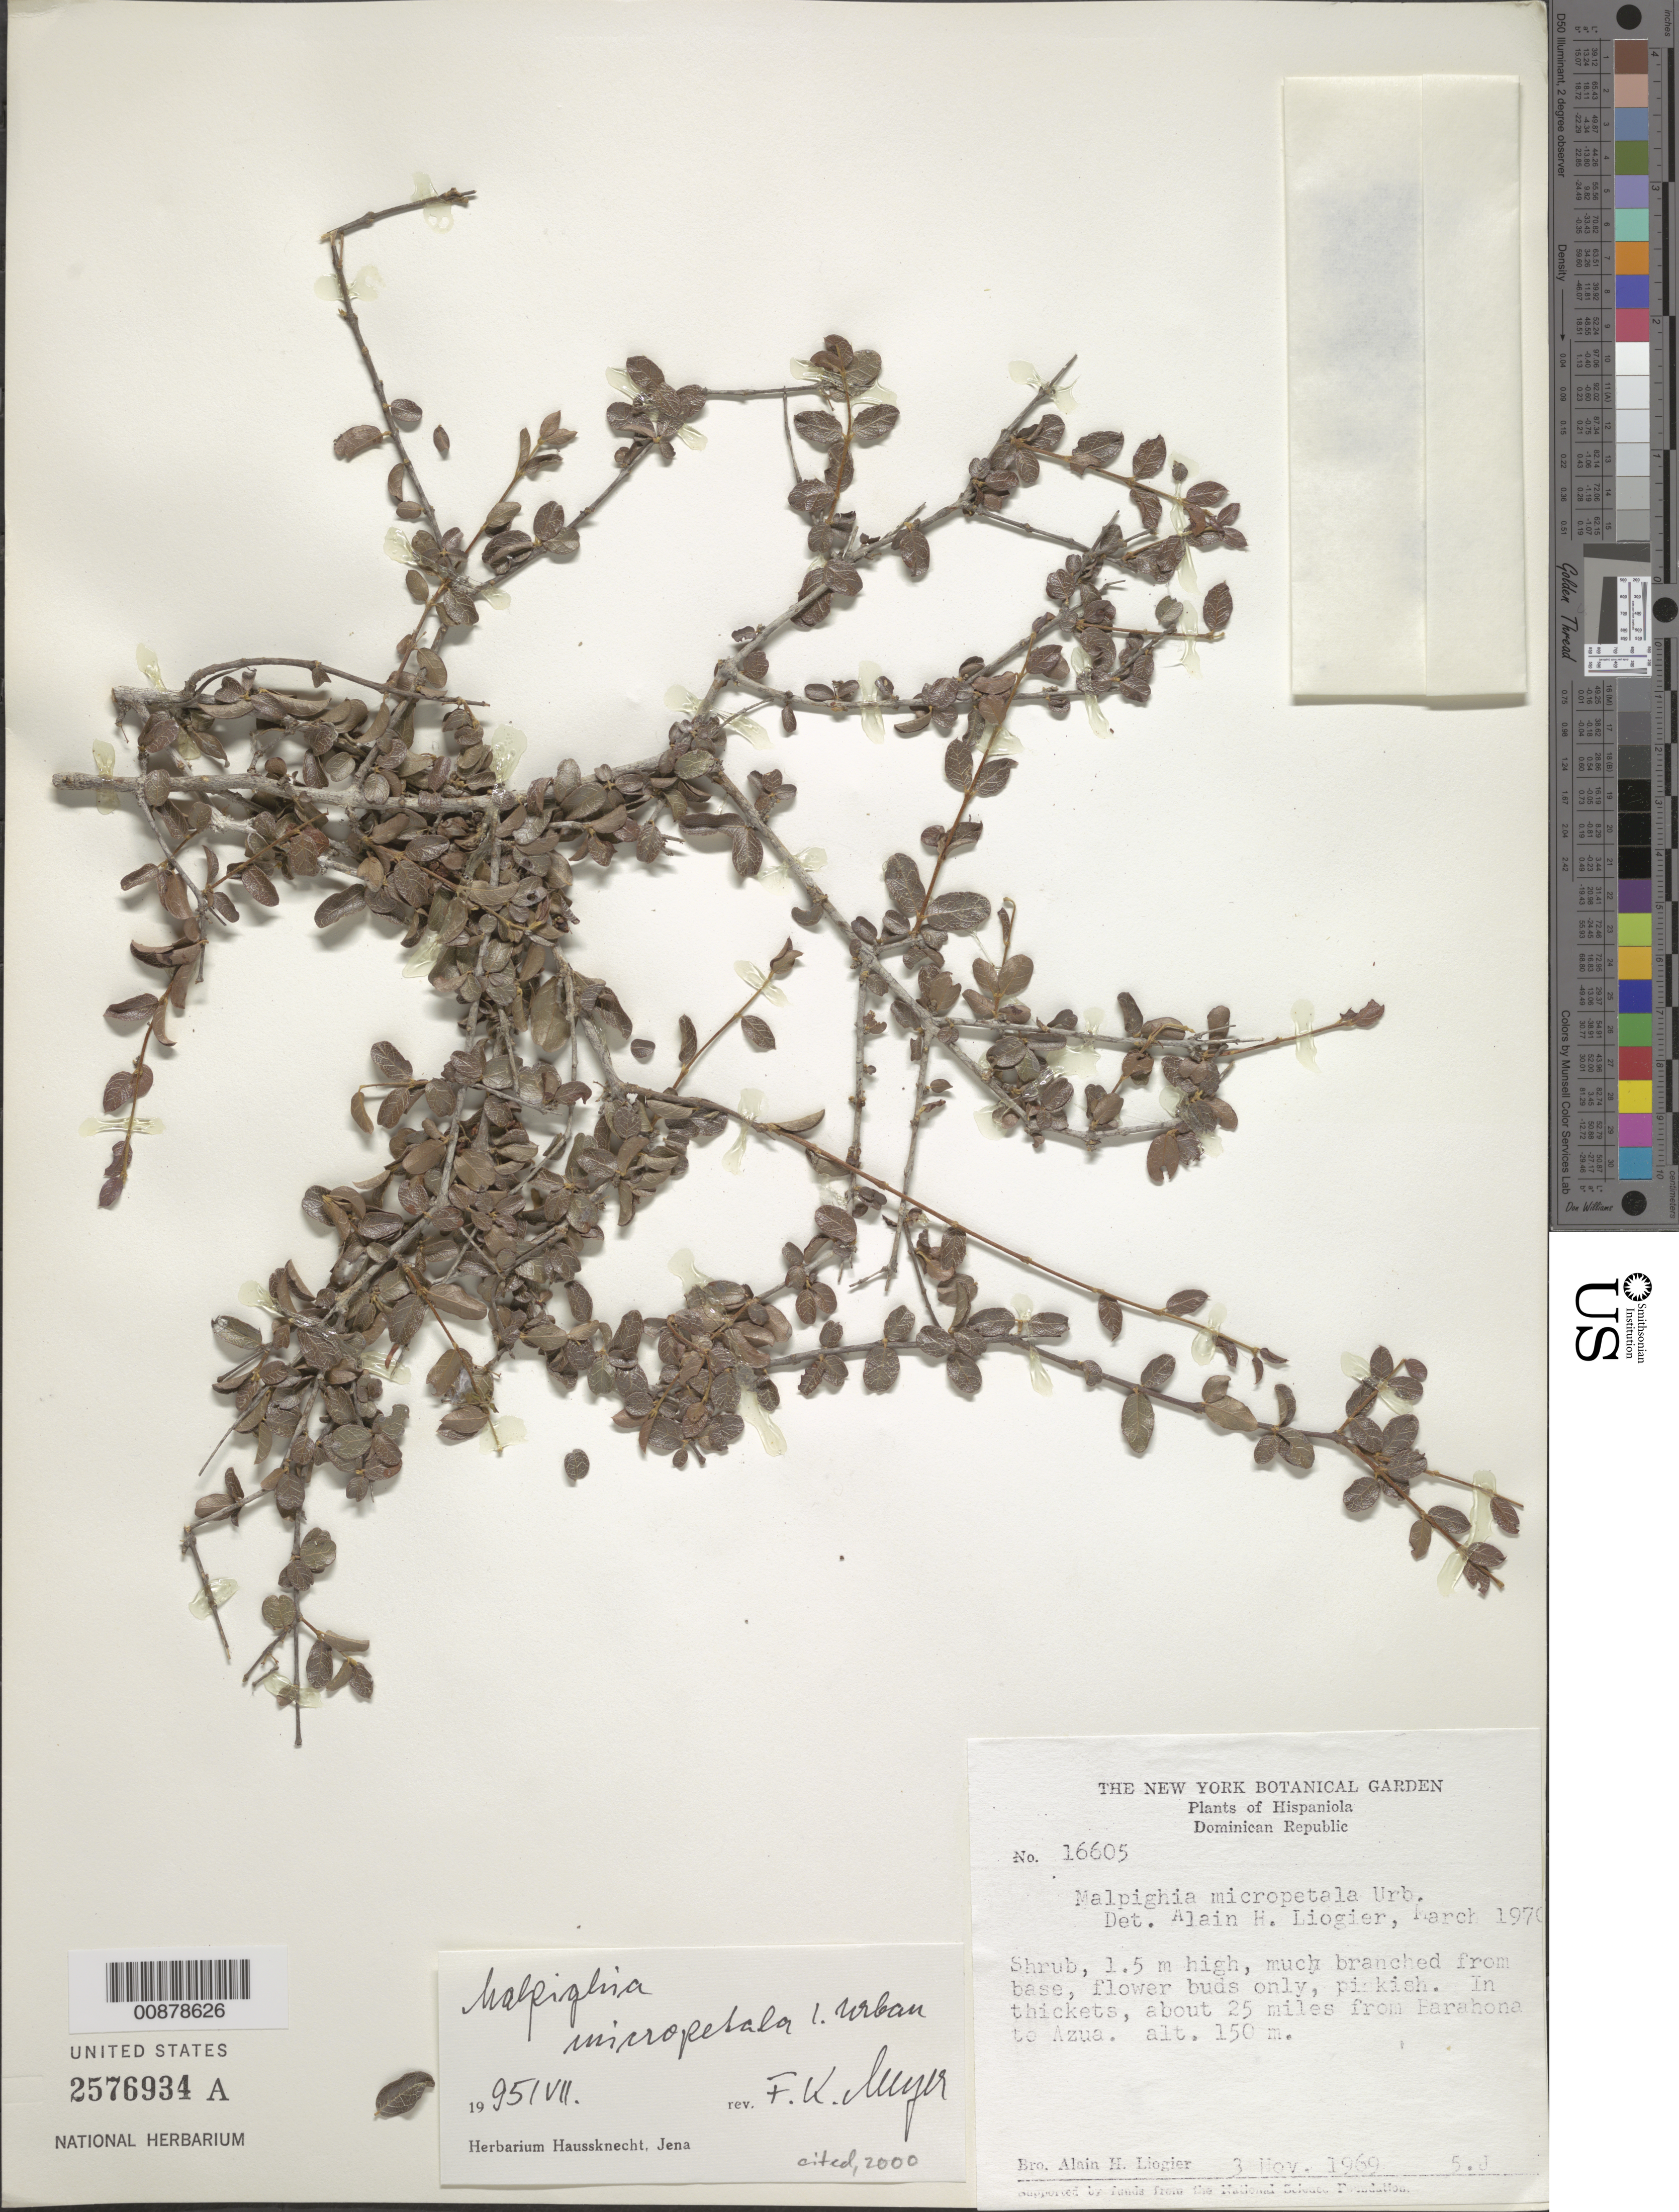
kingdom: Plantae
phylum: Tracheophyta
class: Magnoliopsida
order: Malpighiales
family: Malpighiaceae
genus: Malpighia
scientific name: Malpighia micropetala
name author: Urb.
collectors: A. H. Liogier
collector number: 16605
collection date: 1969-11-03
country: Dominican Republic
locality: Hispaniola. In thickets, about 25 miles from Barahona to Azua.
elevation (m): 150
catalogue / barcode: US 2576934A